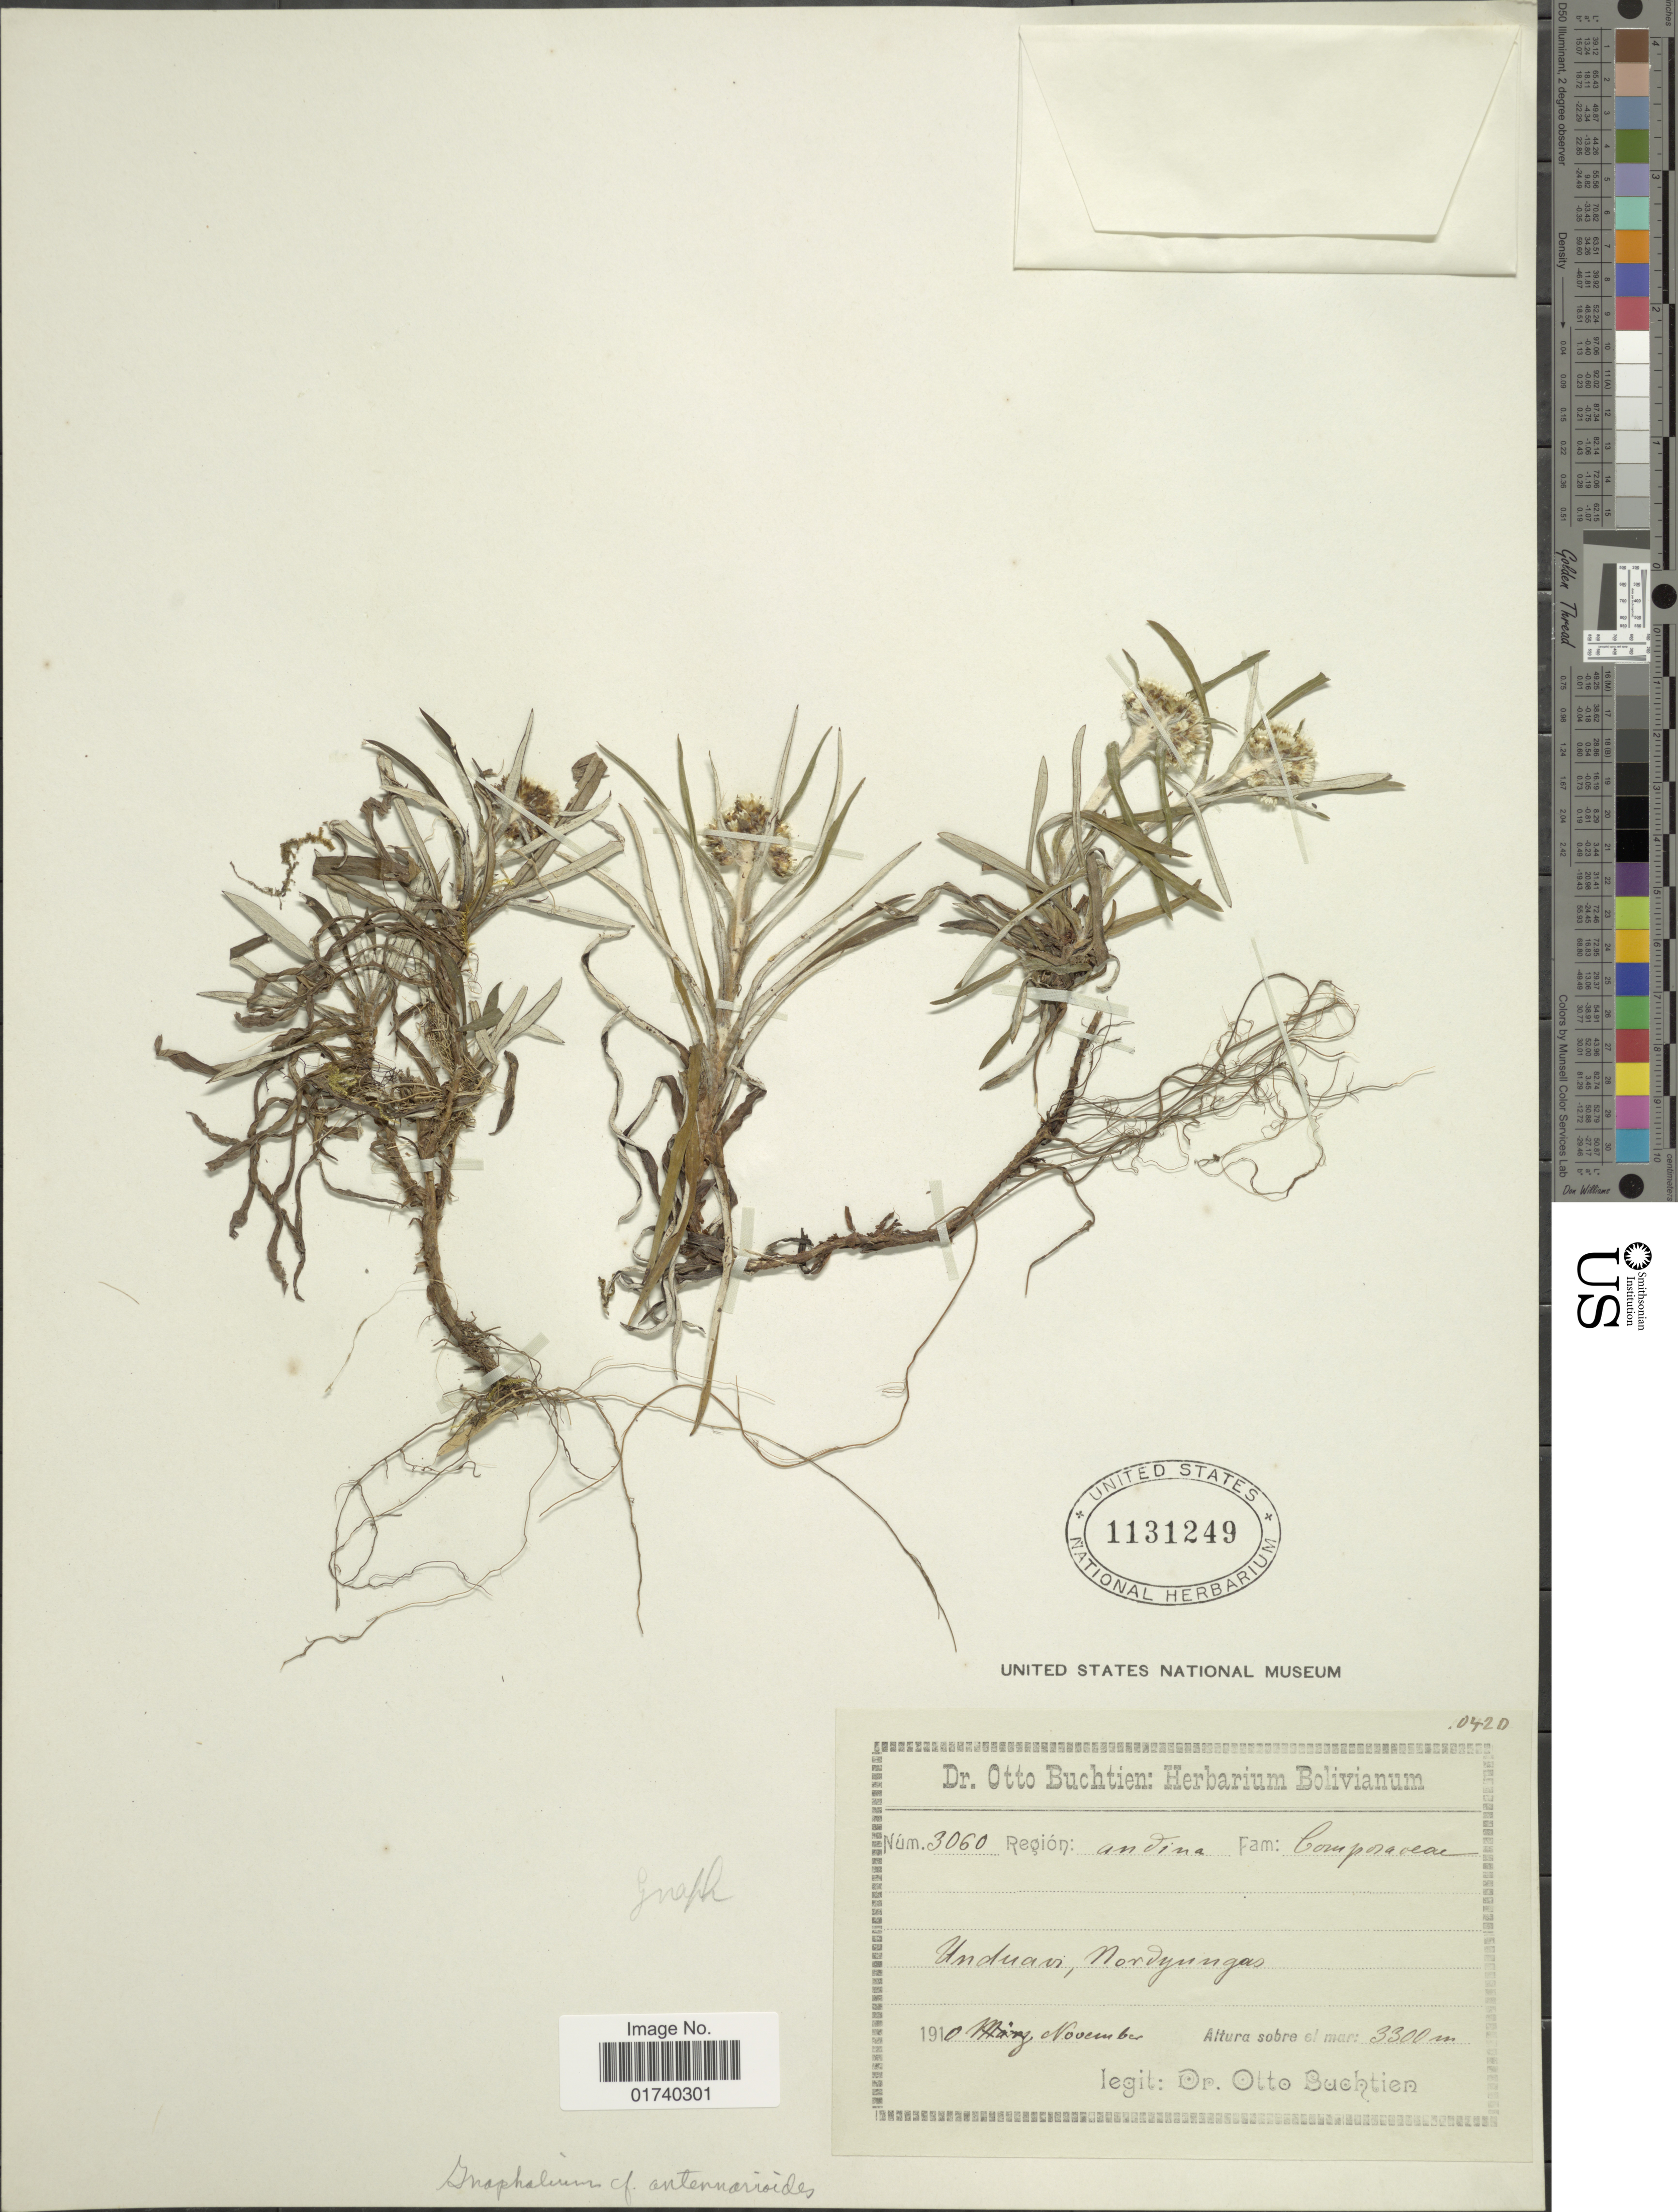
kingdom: Plantae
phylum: Tracheophyta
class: Magnoliopsida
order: Asterales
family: Asteraceae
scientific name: Hypserion boliviense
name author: G.L. Nesom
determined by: Nesom, Guy L.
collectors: O. Buchtien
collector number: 3060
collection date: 1910-11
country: Bolivia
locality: Andina, Unduaro, Nordyungas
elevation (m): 3300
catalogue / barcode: US 1131249